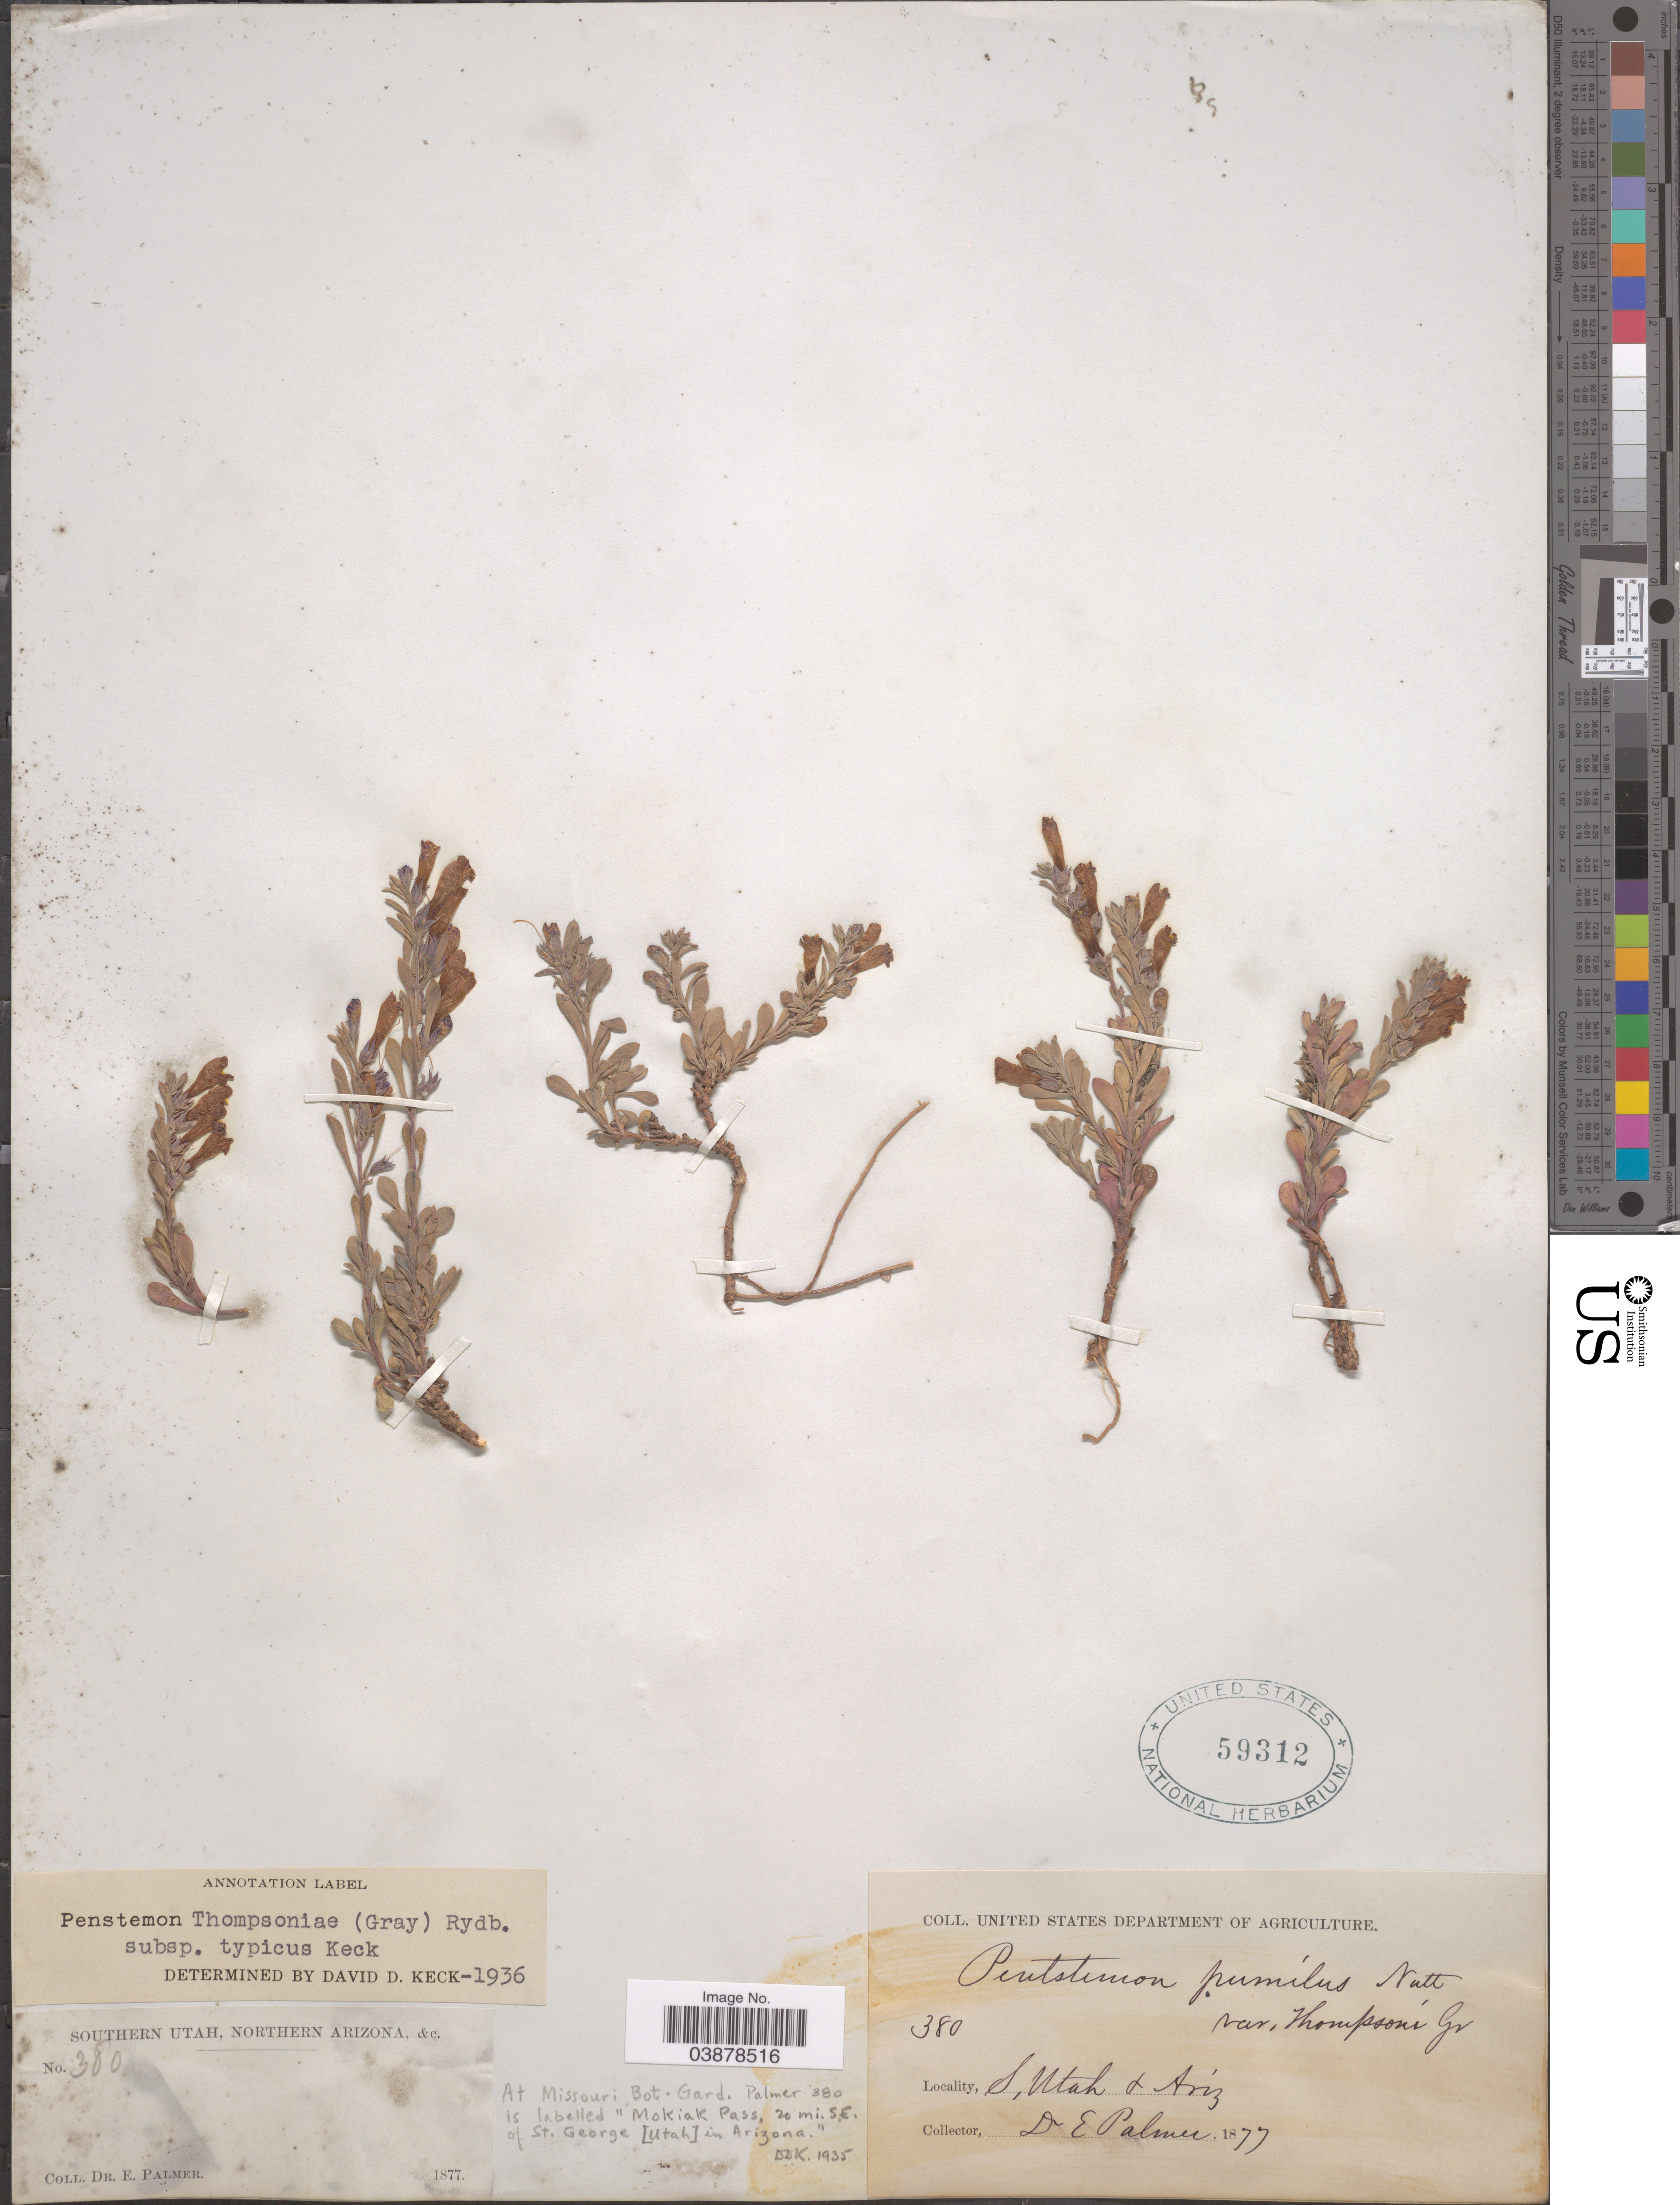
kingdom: Plantae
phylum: Tracheophyta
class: Magnoliopsida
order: Lamiales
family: Plantaginaceae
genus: Penstemon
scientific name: Penstemon thompsonaie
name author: (A. Gray) Rydb.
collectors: E. Palmer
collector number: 380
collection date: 1877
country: United States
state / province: Arizona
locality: Southern Utah, Northern Arizona. Mokiak Pass, 20 mi. S.E. of St. George [Utah] in Arizona.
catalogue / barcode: US 59312